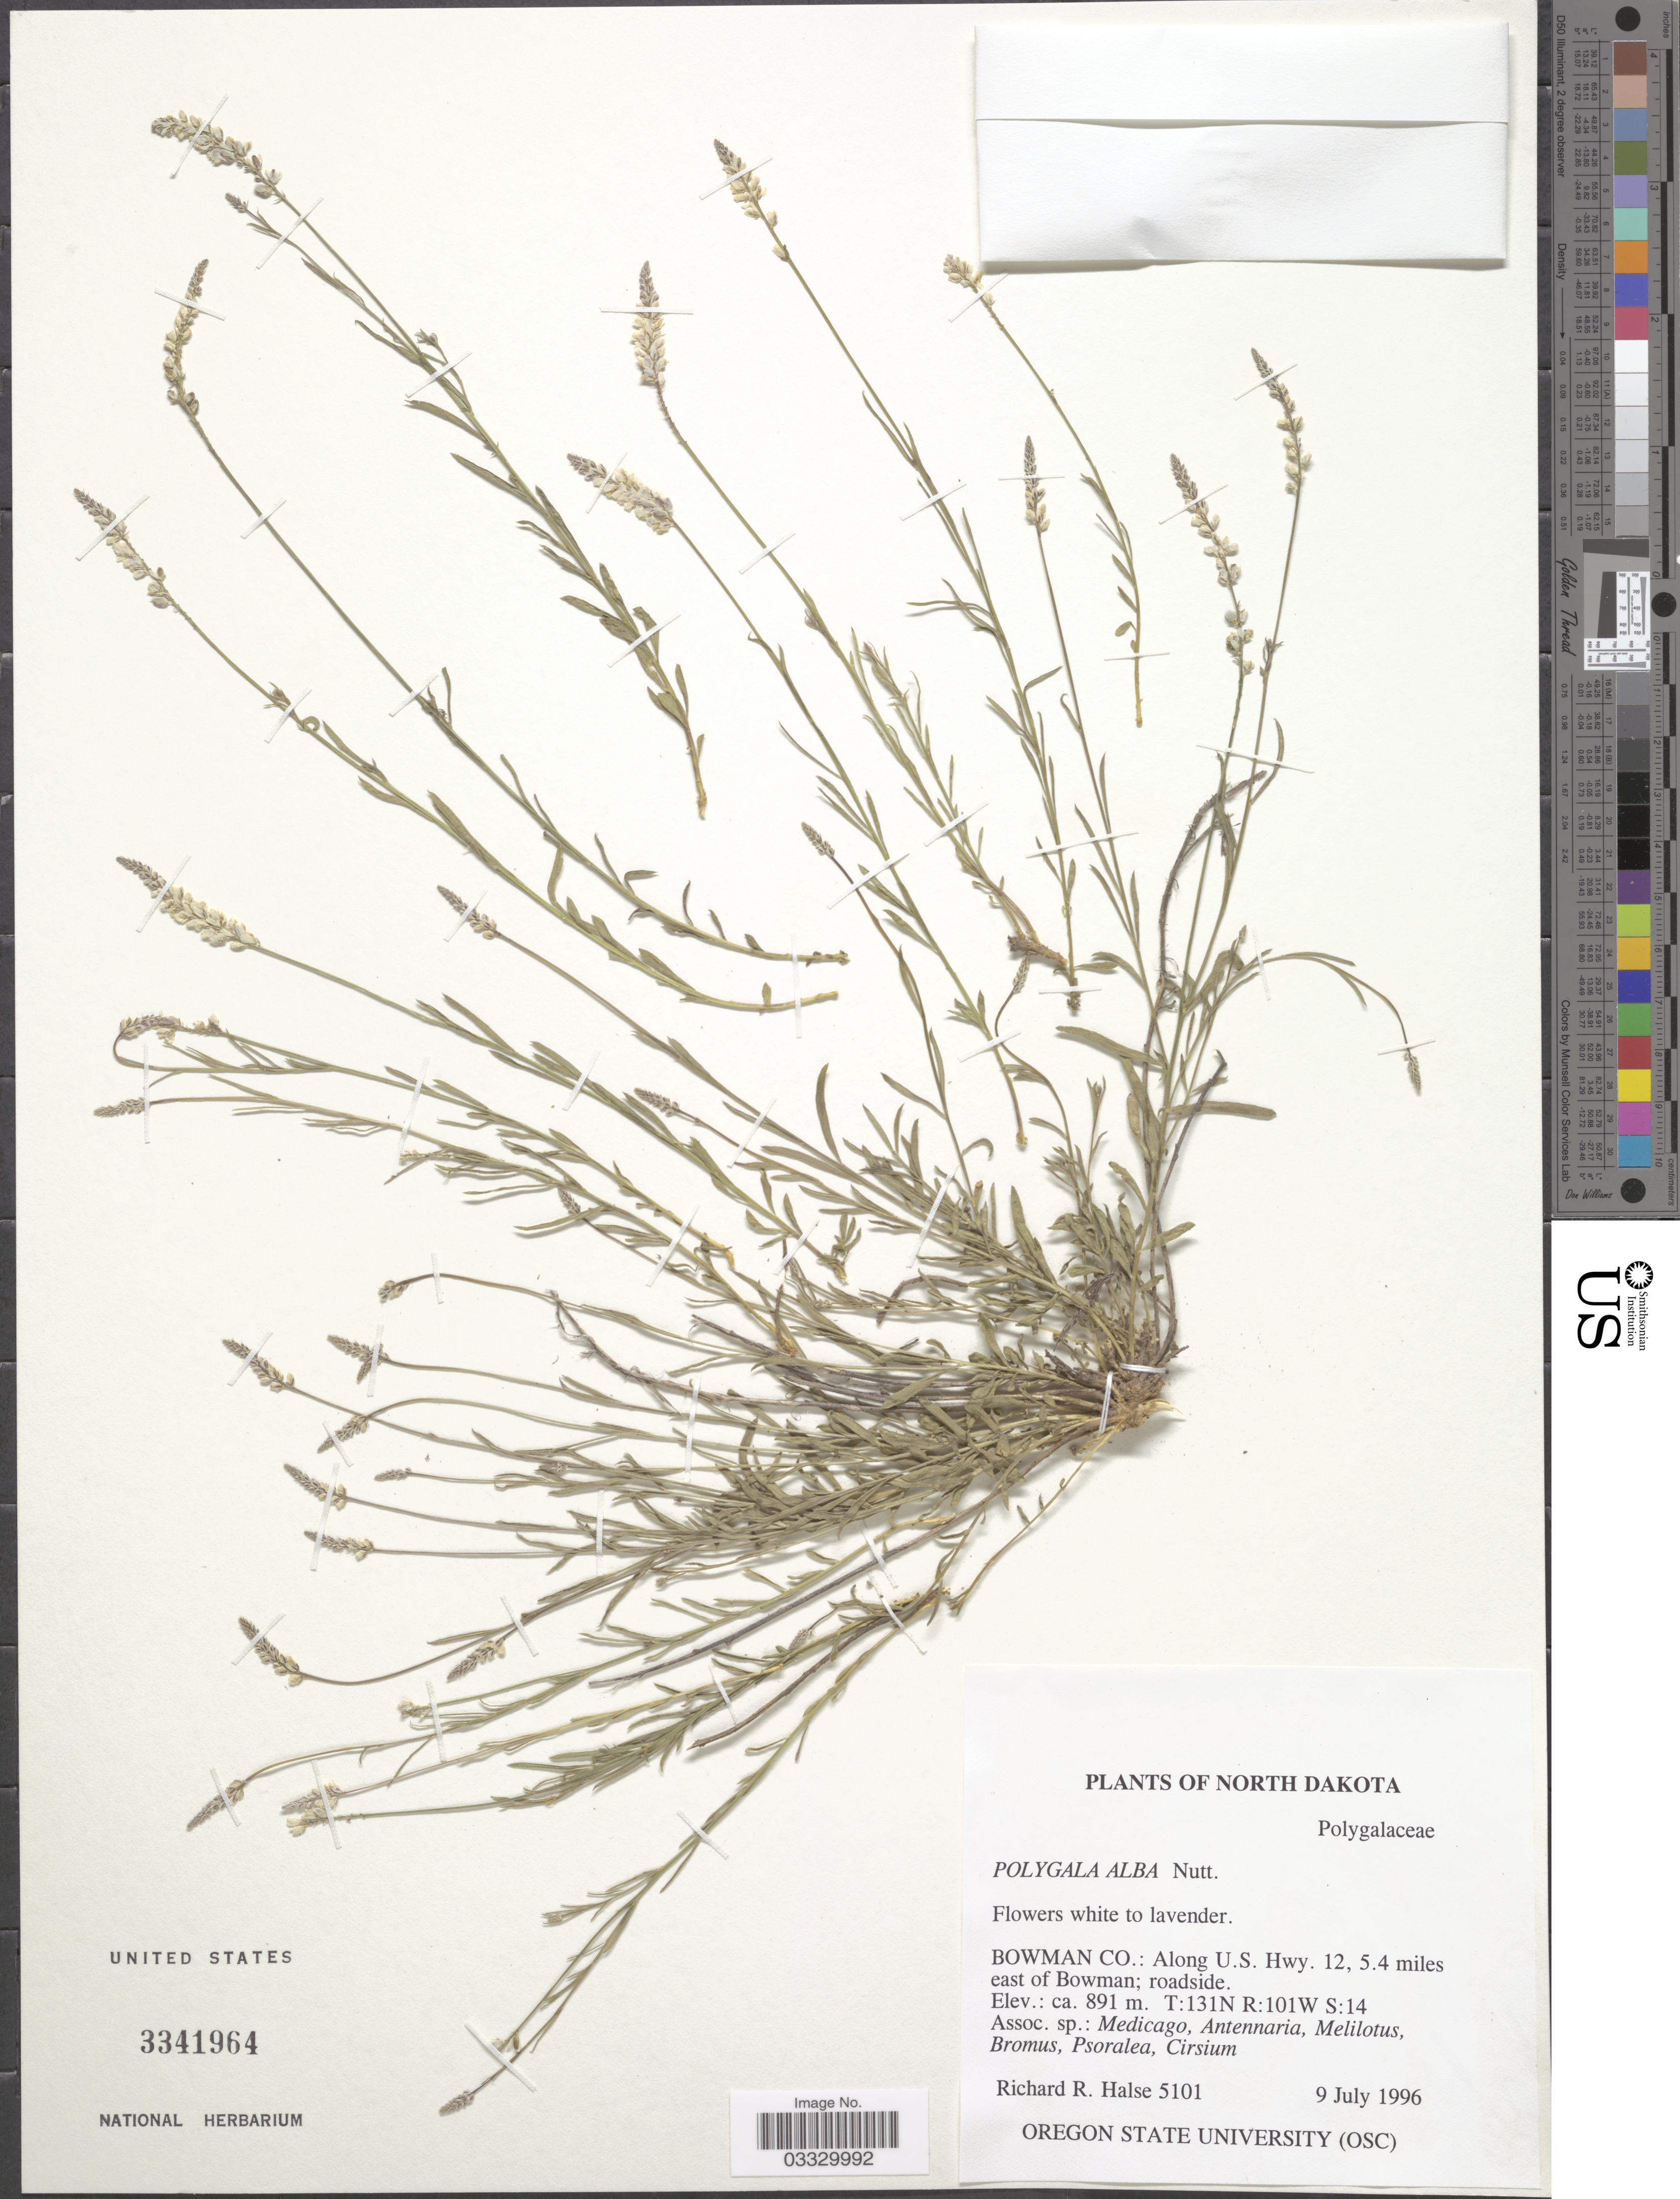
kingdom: Plantae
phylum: Tracheophyta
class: Magnoliopsida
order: Fabales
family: Polygalaceae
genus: Polygala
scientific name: Polygala alba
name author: Nutt.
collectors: R. Halse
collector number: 5101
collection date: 1996-07-09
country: United States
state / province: North Dakota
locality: Bowman Co.: Along U.S. Hwy. 12, 5.4 miles east of Bowman; roadside. T:131N R:101W S:14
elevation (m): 891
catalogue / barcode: US 3341964